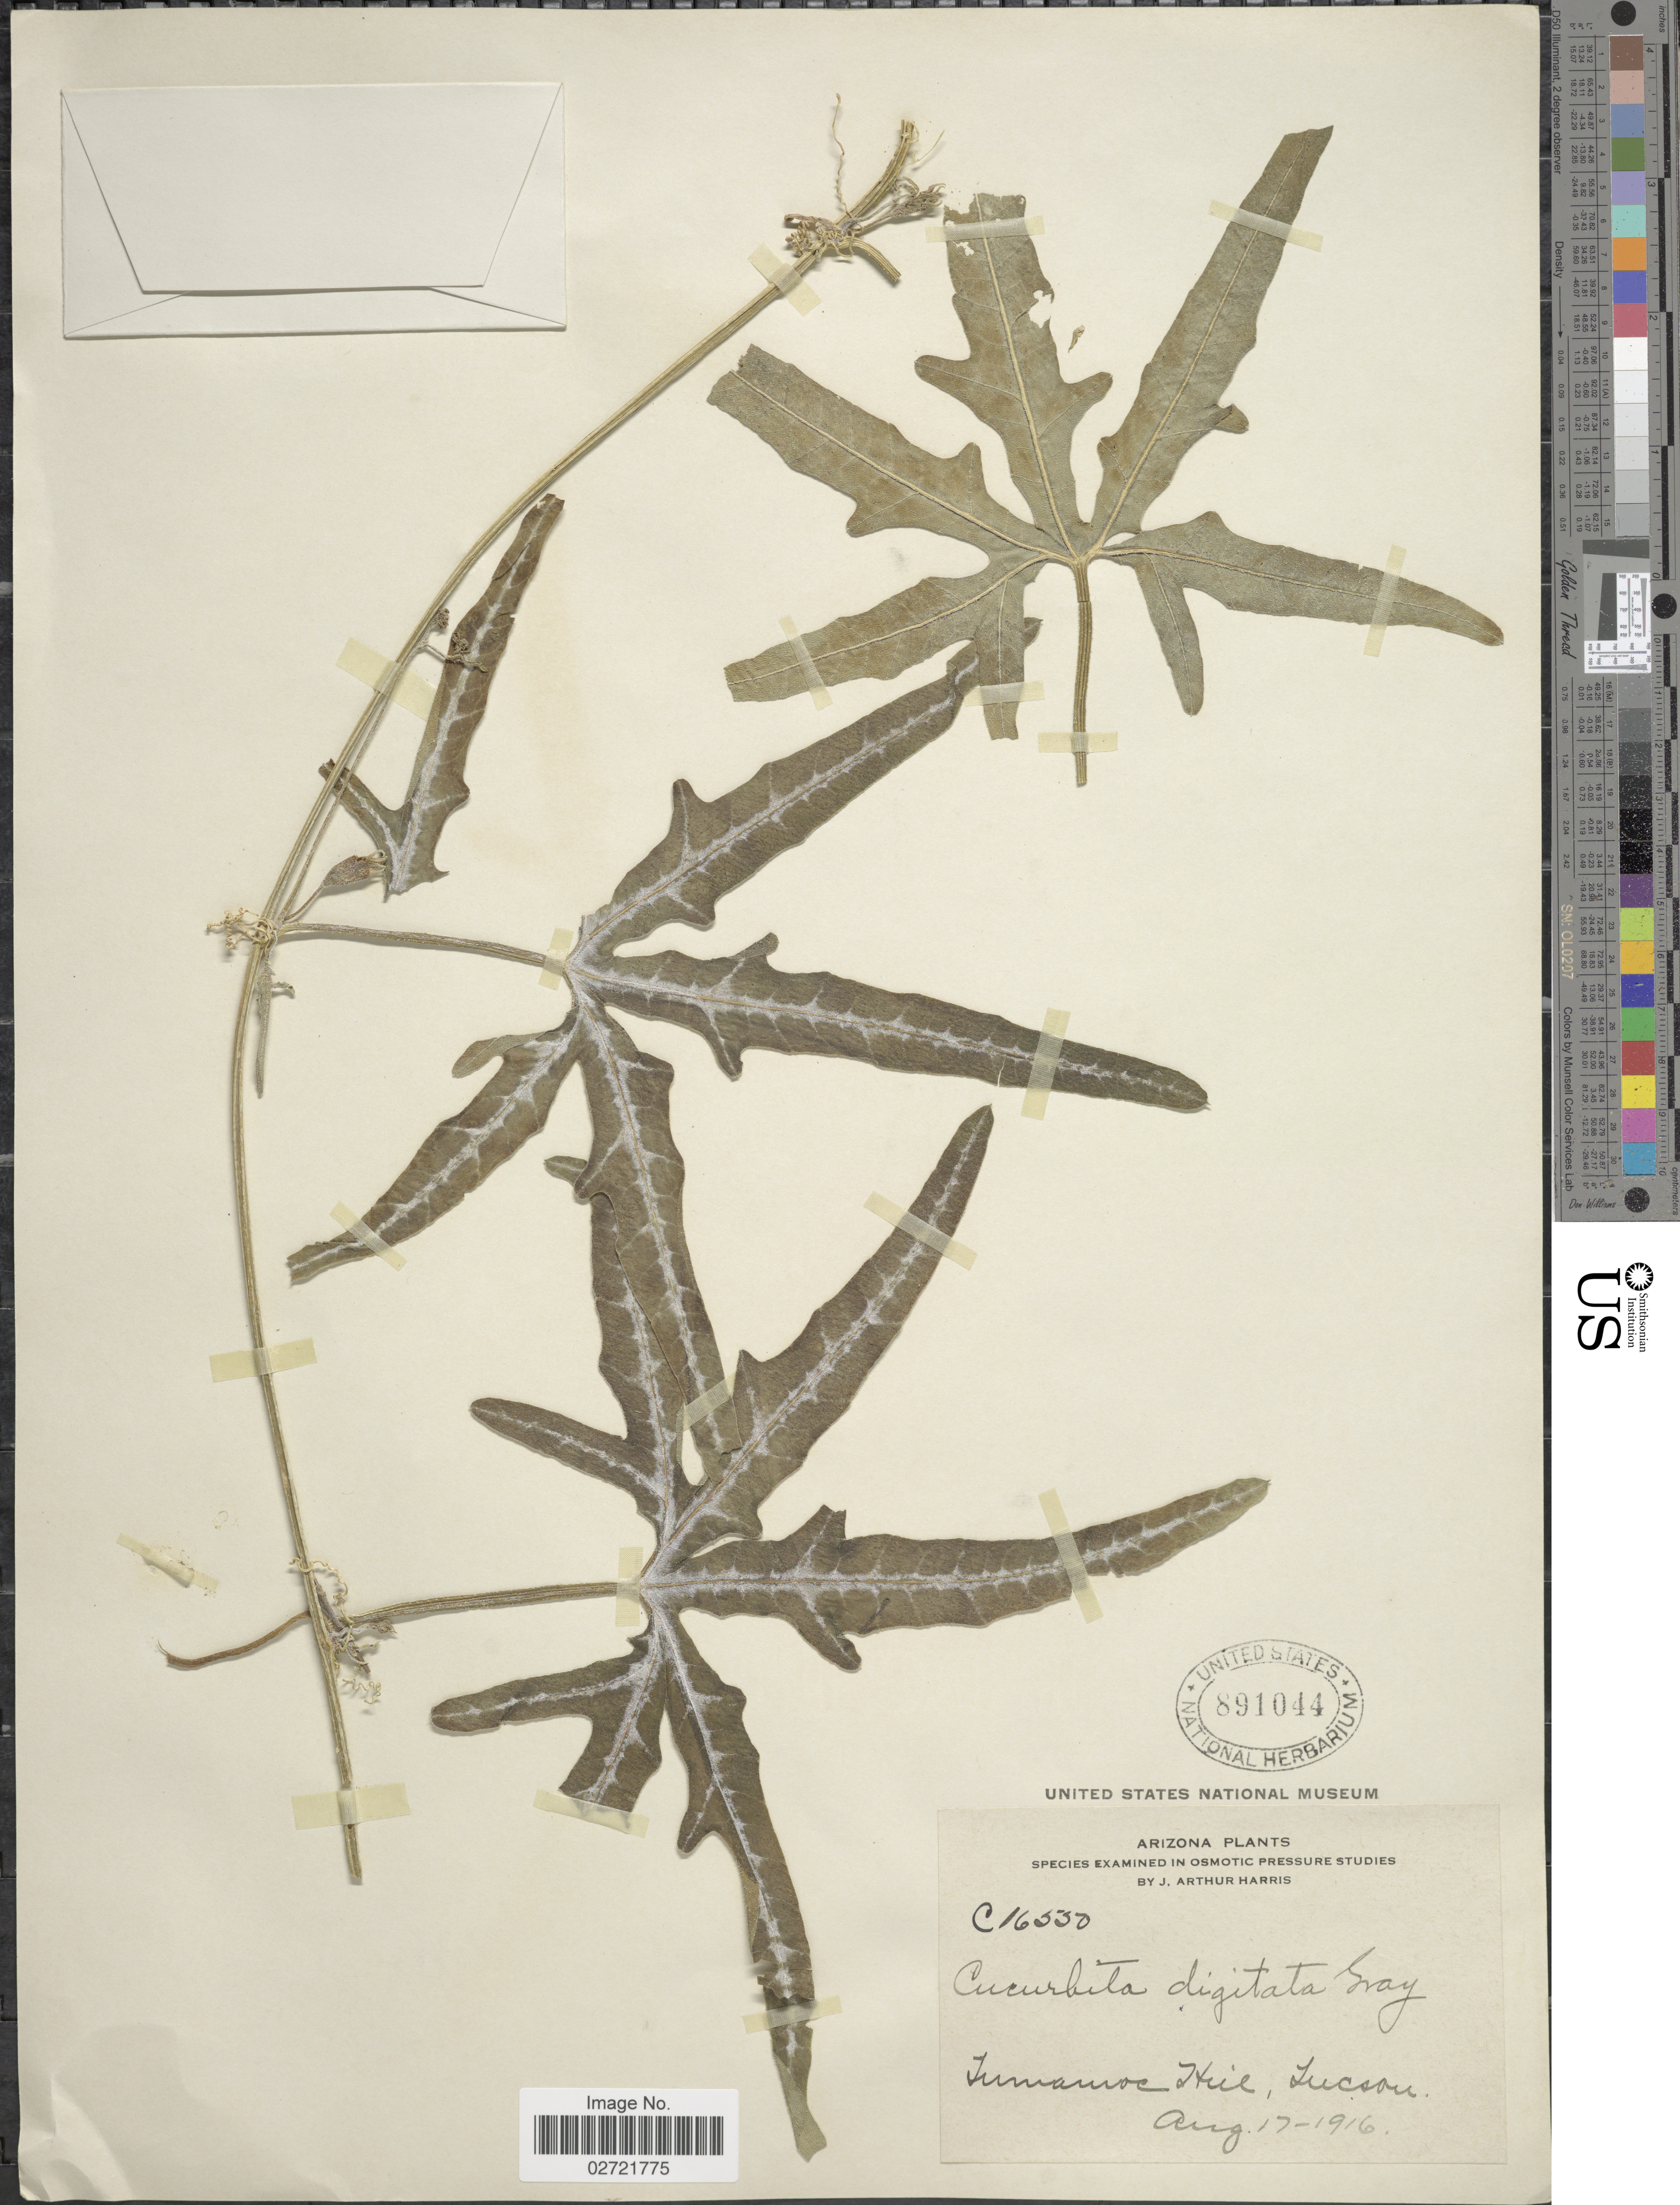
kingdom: Plantae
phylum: Tracheophyta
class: Magnoliopsida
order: Cucurbitales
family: Cucurbitaceae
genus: Cucurbita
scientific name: Cucurbita digitata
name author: A. Gray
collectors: J. A. Harris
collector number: C16550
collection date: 1916-08-17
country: United States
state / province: Arizona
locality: Tumanoc Hill, Tucson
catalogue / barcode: US 891044